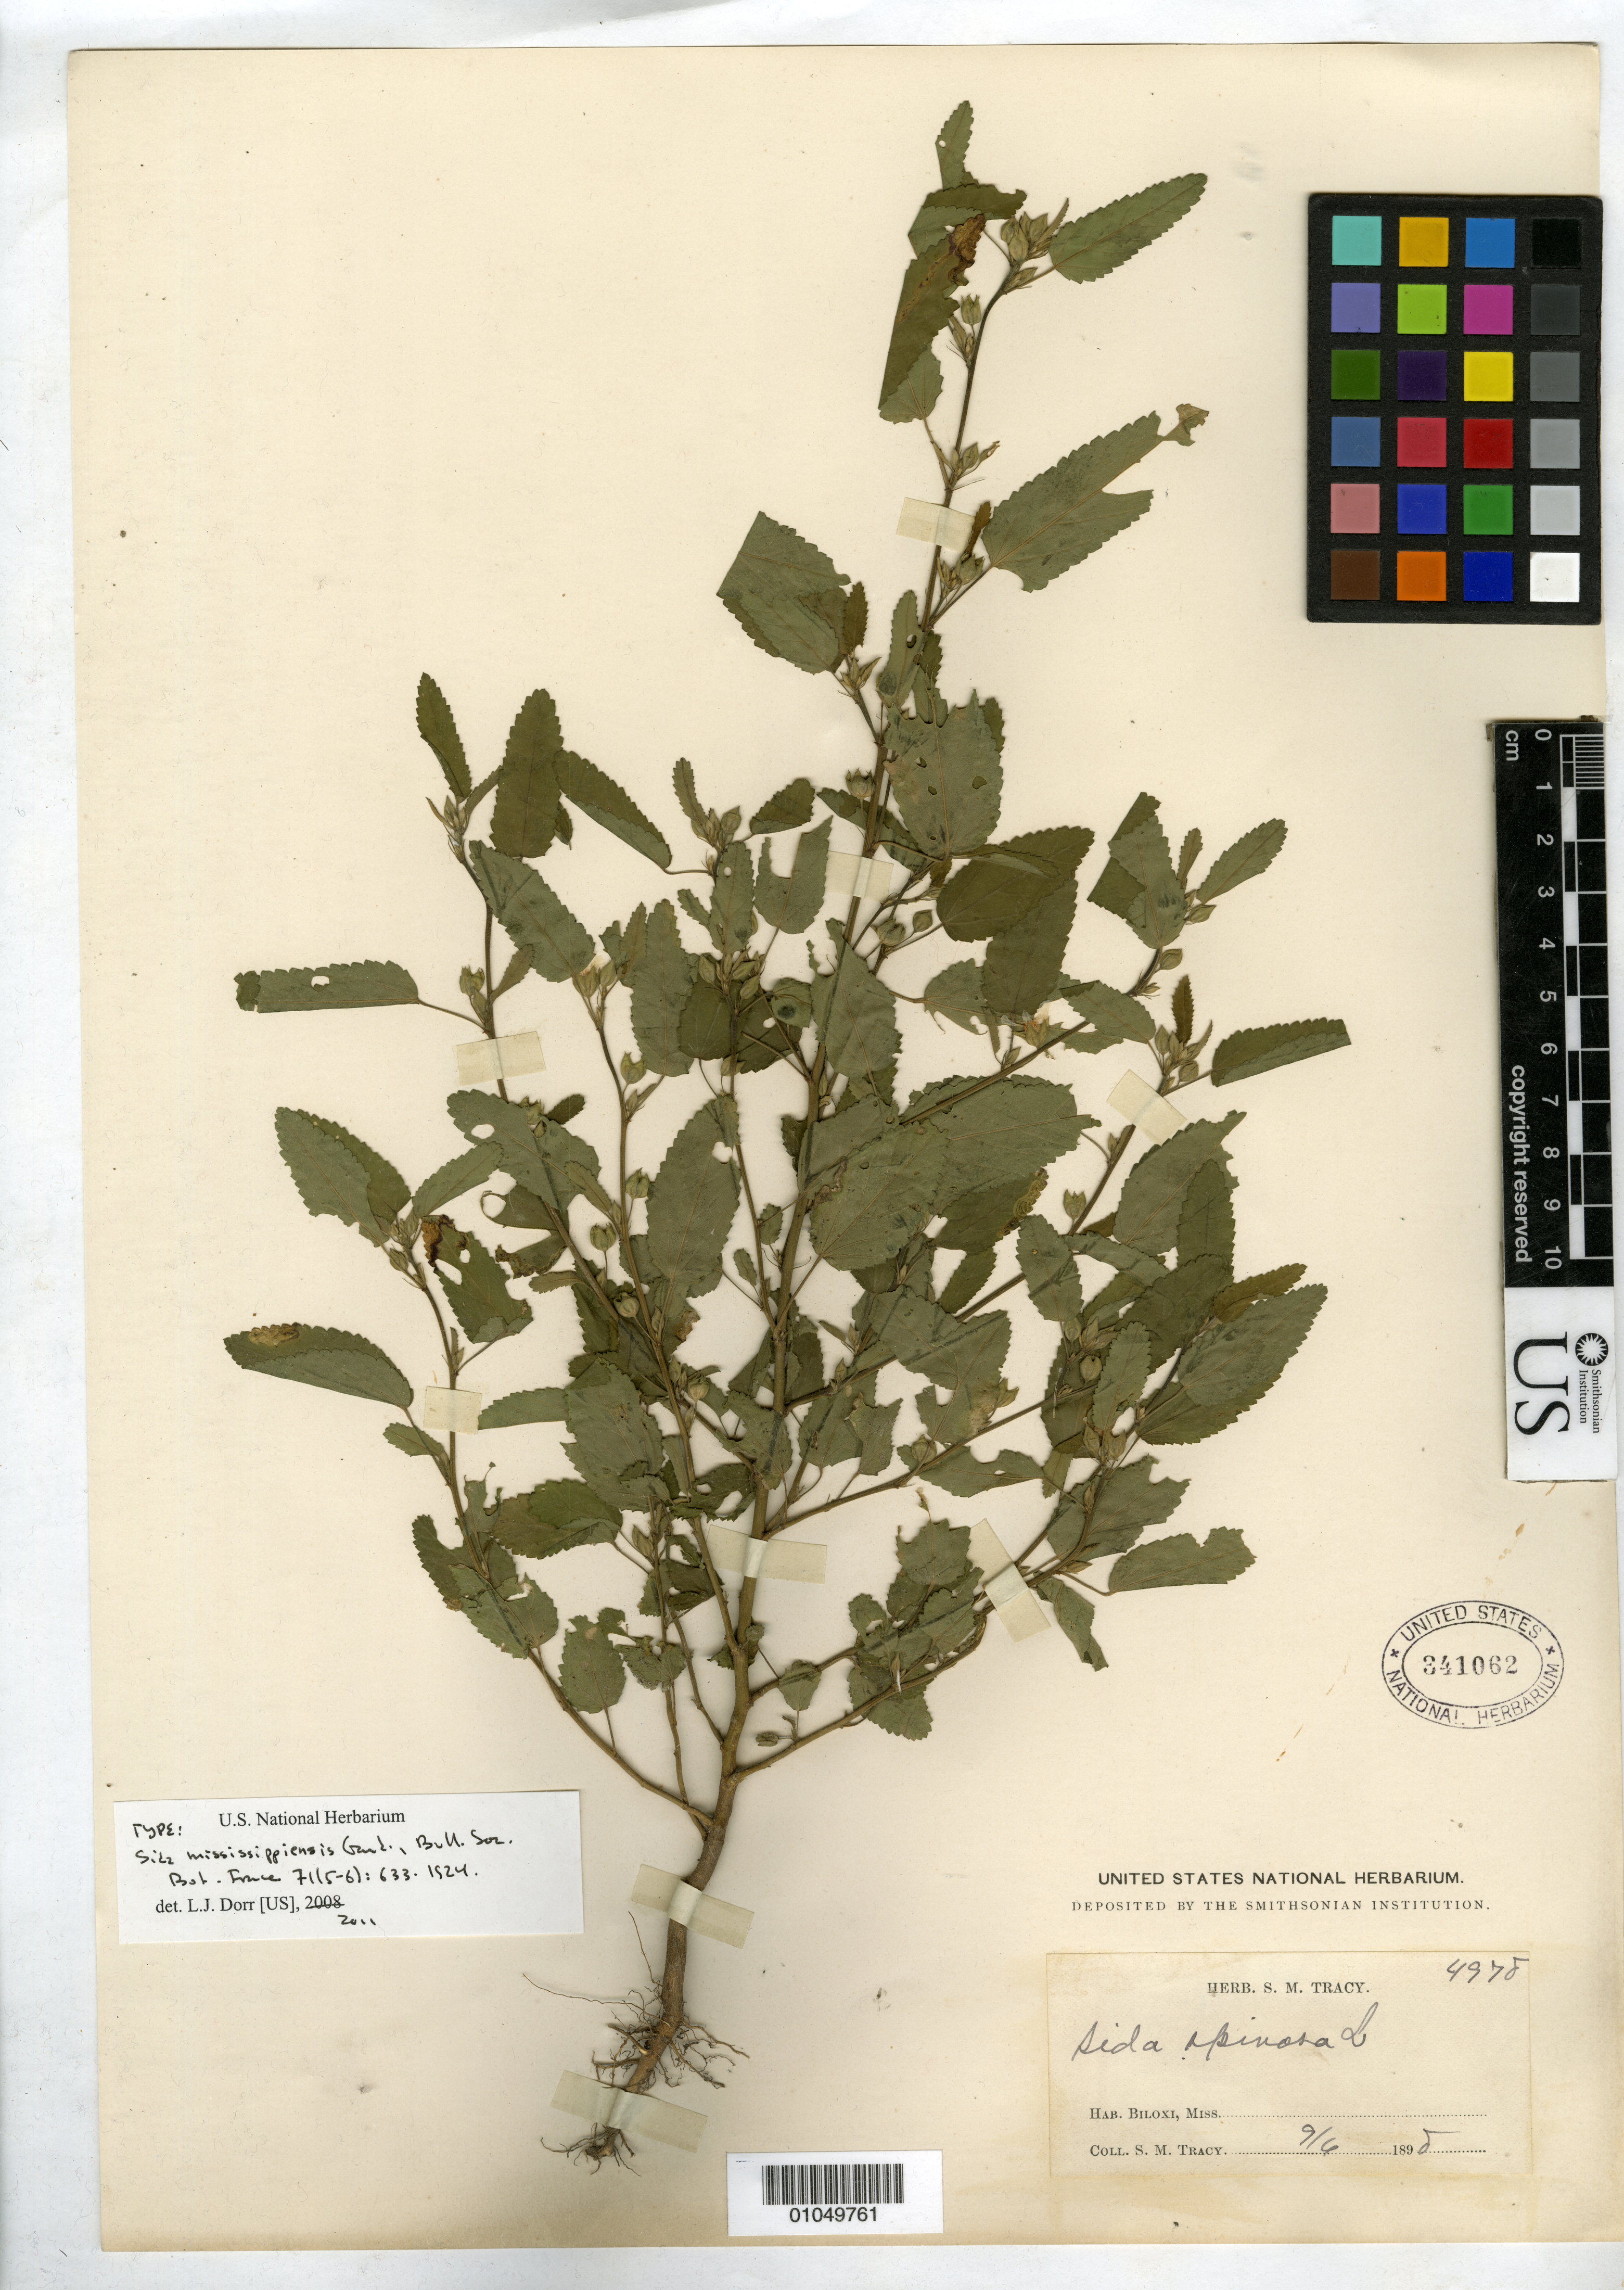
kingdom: Plantae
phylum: Tracheophyta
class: Magnoliopsida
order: Malvales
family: Malvaceae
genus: Sida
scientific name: Sida mississippiensis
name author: Gand.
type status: Type Collection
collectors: S. M. Tracy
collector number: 4978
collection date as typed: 06 Sep 1895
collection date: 1895-09-06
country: United States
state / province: Mississippi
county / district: Harrison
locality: Biloxi.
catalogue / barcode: US 341062